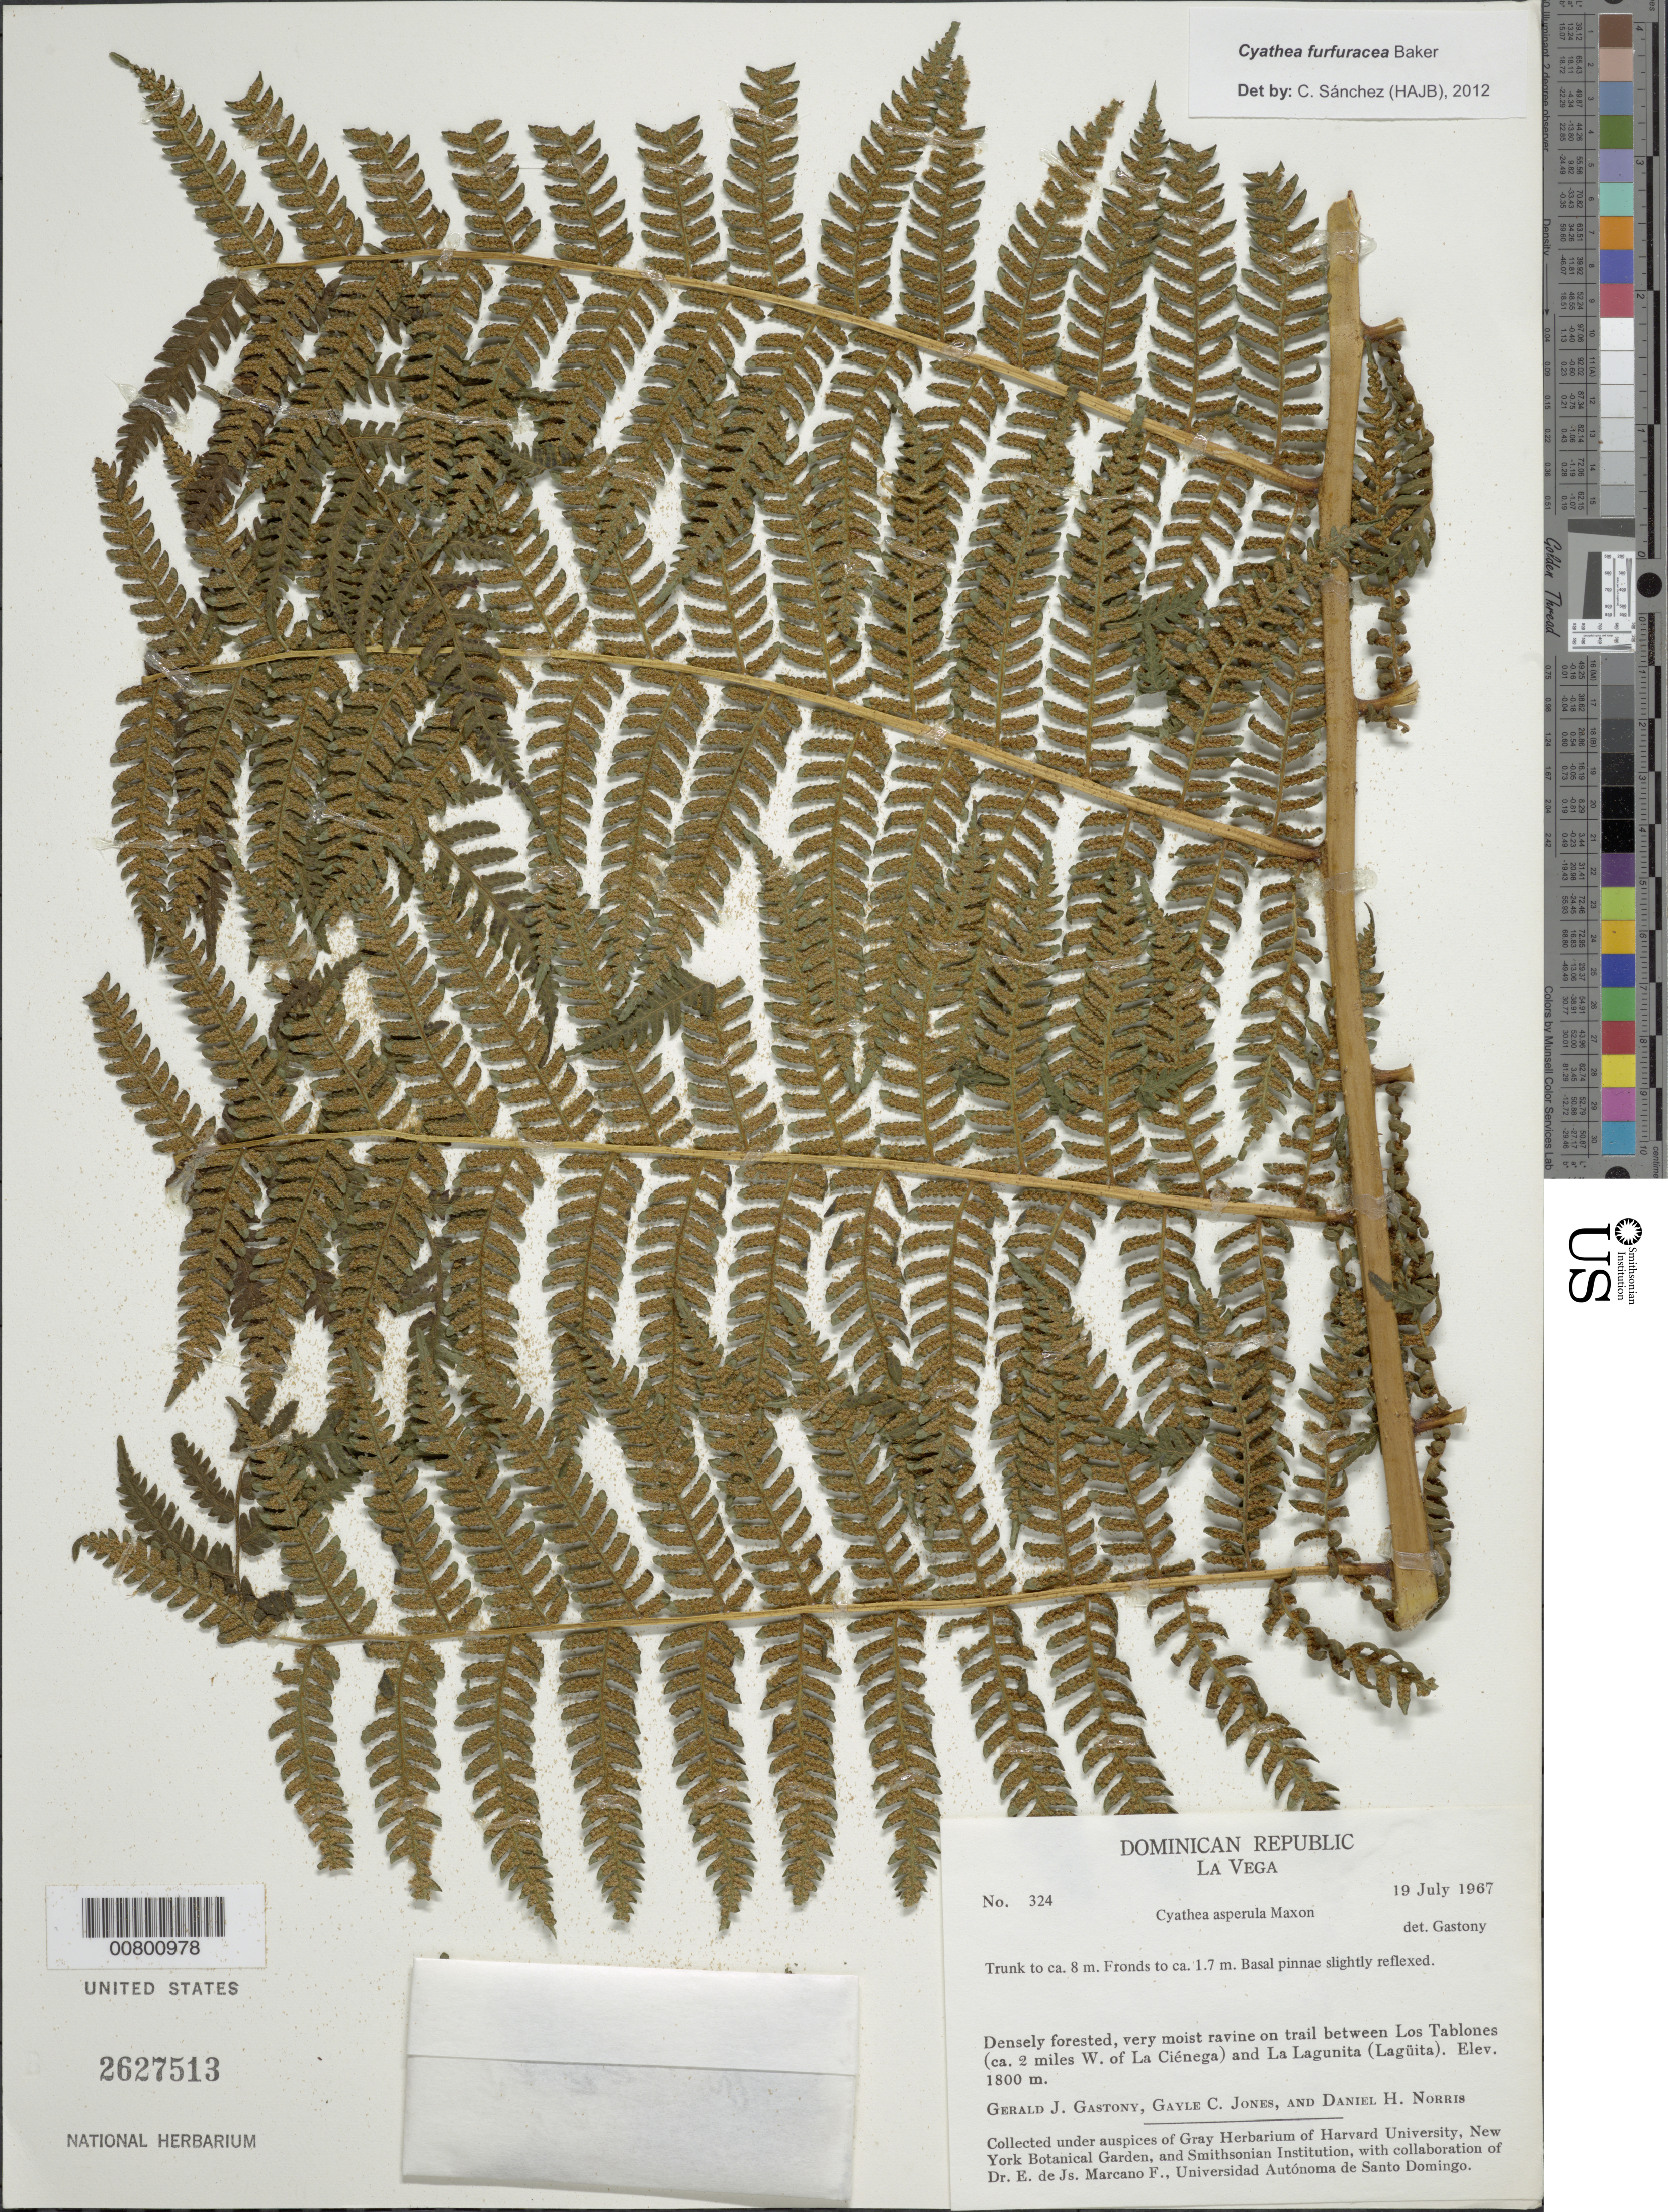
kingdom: Plantae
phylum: Tracheophyta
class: Polypodiopsida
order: Cyatheales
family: Cyatheaceae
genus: Cyathea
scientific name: Cyathea furfuracea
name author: Christ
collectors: G. Gastony, G. C. Jones & D. H. Norris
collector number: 324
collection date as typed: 19 Jul 1967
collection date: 1967-07-19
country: Dominican Republic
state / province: La Vega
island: Hispaniola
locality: Los Tablones (ca. 2 miles W of La Ciénega) to La Lagunita (Lagüita)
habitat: Densely forested, very moist ravine on trail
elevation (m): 1800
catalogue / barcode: US 2627513